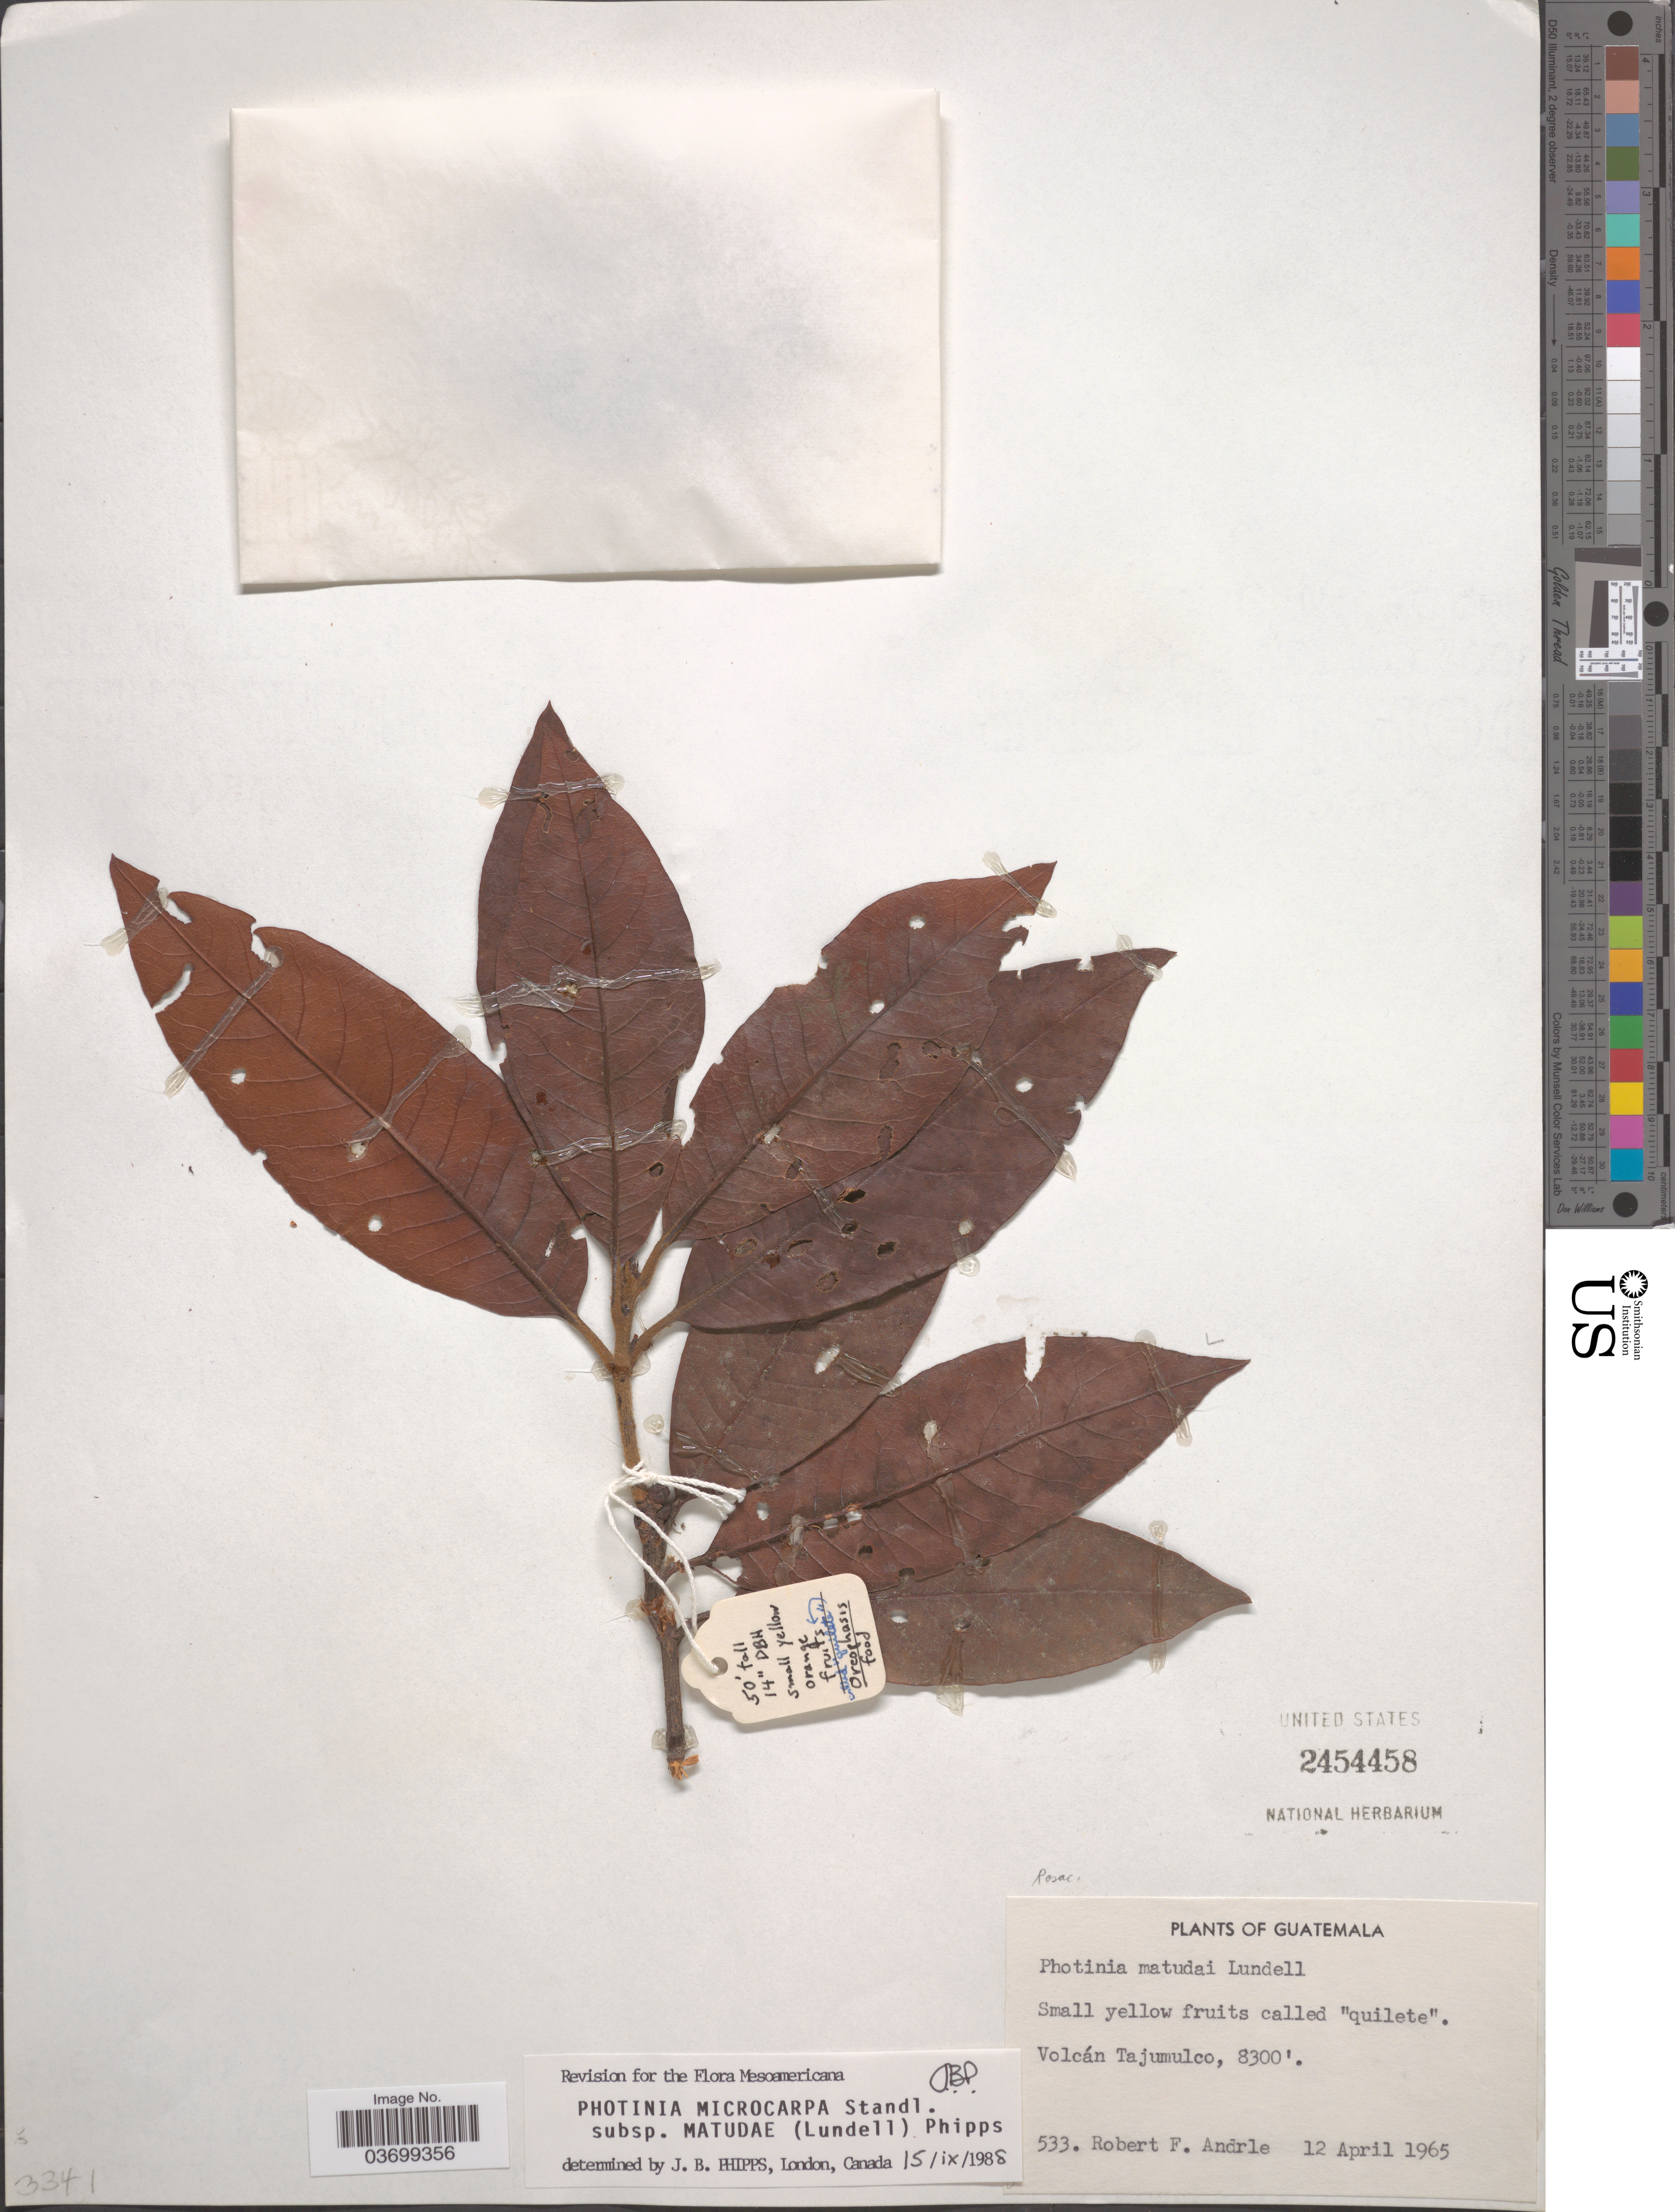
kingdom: Plantae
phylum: Tracheophyta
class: Magnoliopsida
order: Rosales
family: Rosaceae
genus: Phippsiomeles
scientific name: Phippsiomeles matudae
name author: (Lundell) B.B. Liu & J. Wen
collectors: R. Andrle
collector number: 533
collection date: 1965-04-12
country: Guatemala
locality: Volcán Tajumulco.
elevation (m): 2530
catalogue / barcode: US 2454458